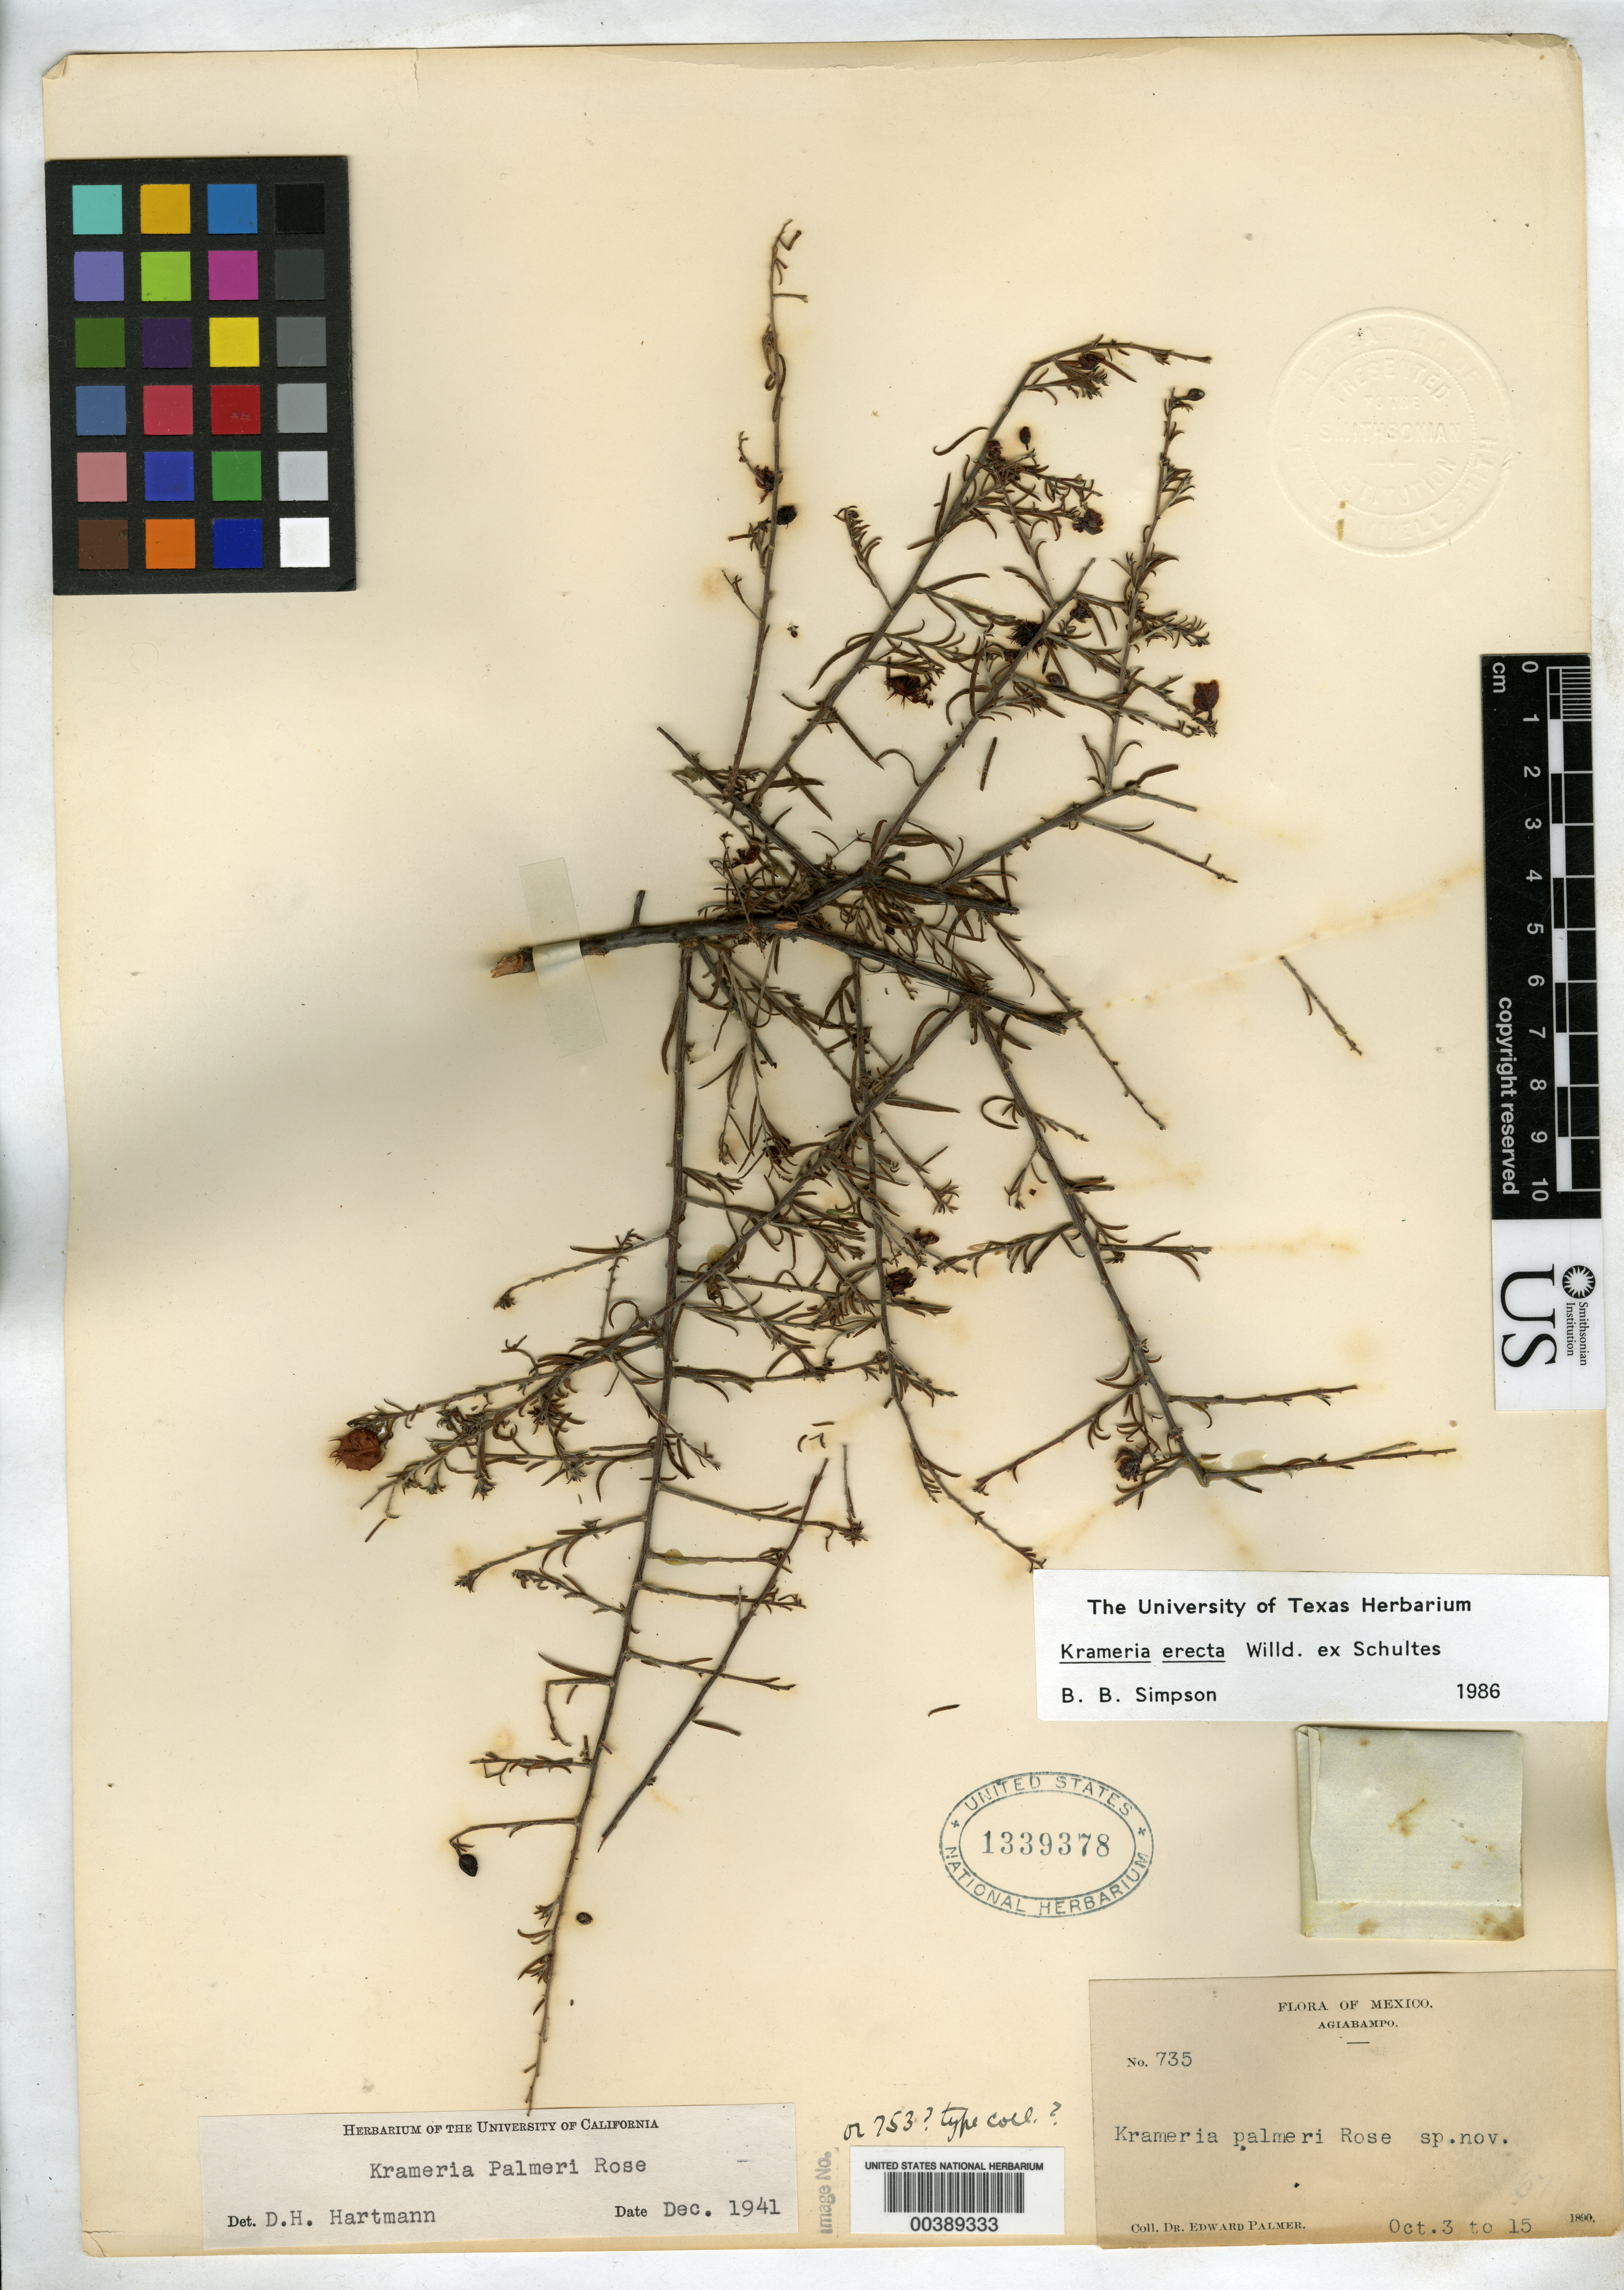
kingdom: Plantae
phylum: Tracheophyta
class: Magnoliopsida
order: Zygophyllales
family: Krameriaceae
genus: Krameria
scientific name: Krameria palmeri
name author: Rose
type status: Type Collection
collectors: E. Palmer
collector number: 735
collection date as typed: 03 Oct 1890 to 15 Oct 1890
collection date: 1890-10-03/1890-10-15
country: Mexico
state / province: Sonora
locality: Agiabampo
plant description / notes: Protologue cites collection no. as 753 whereas the specimen has 735 which might be an error.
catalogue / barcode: US 1339378